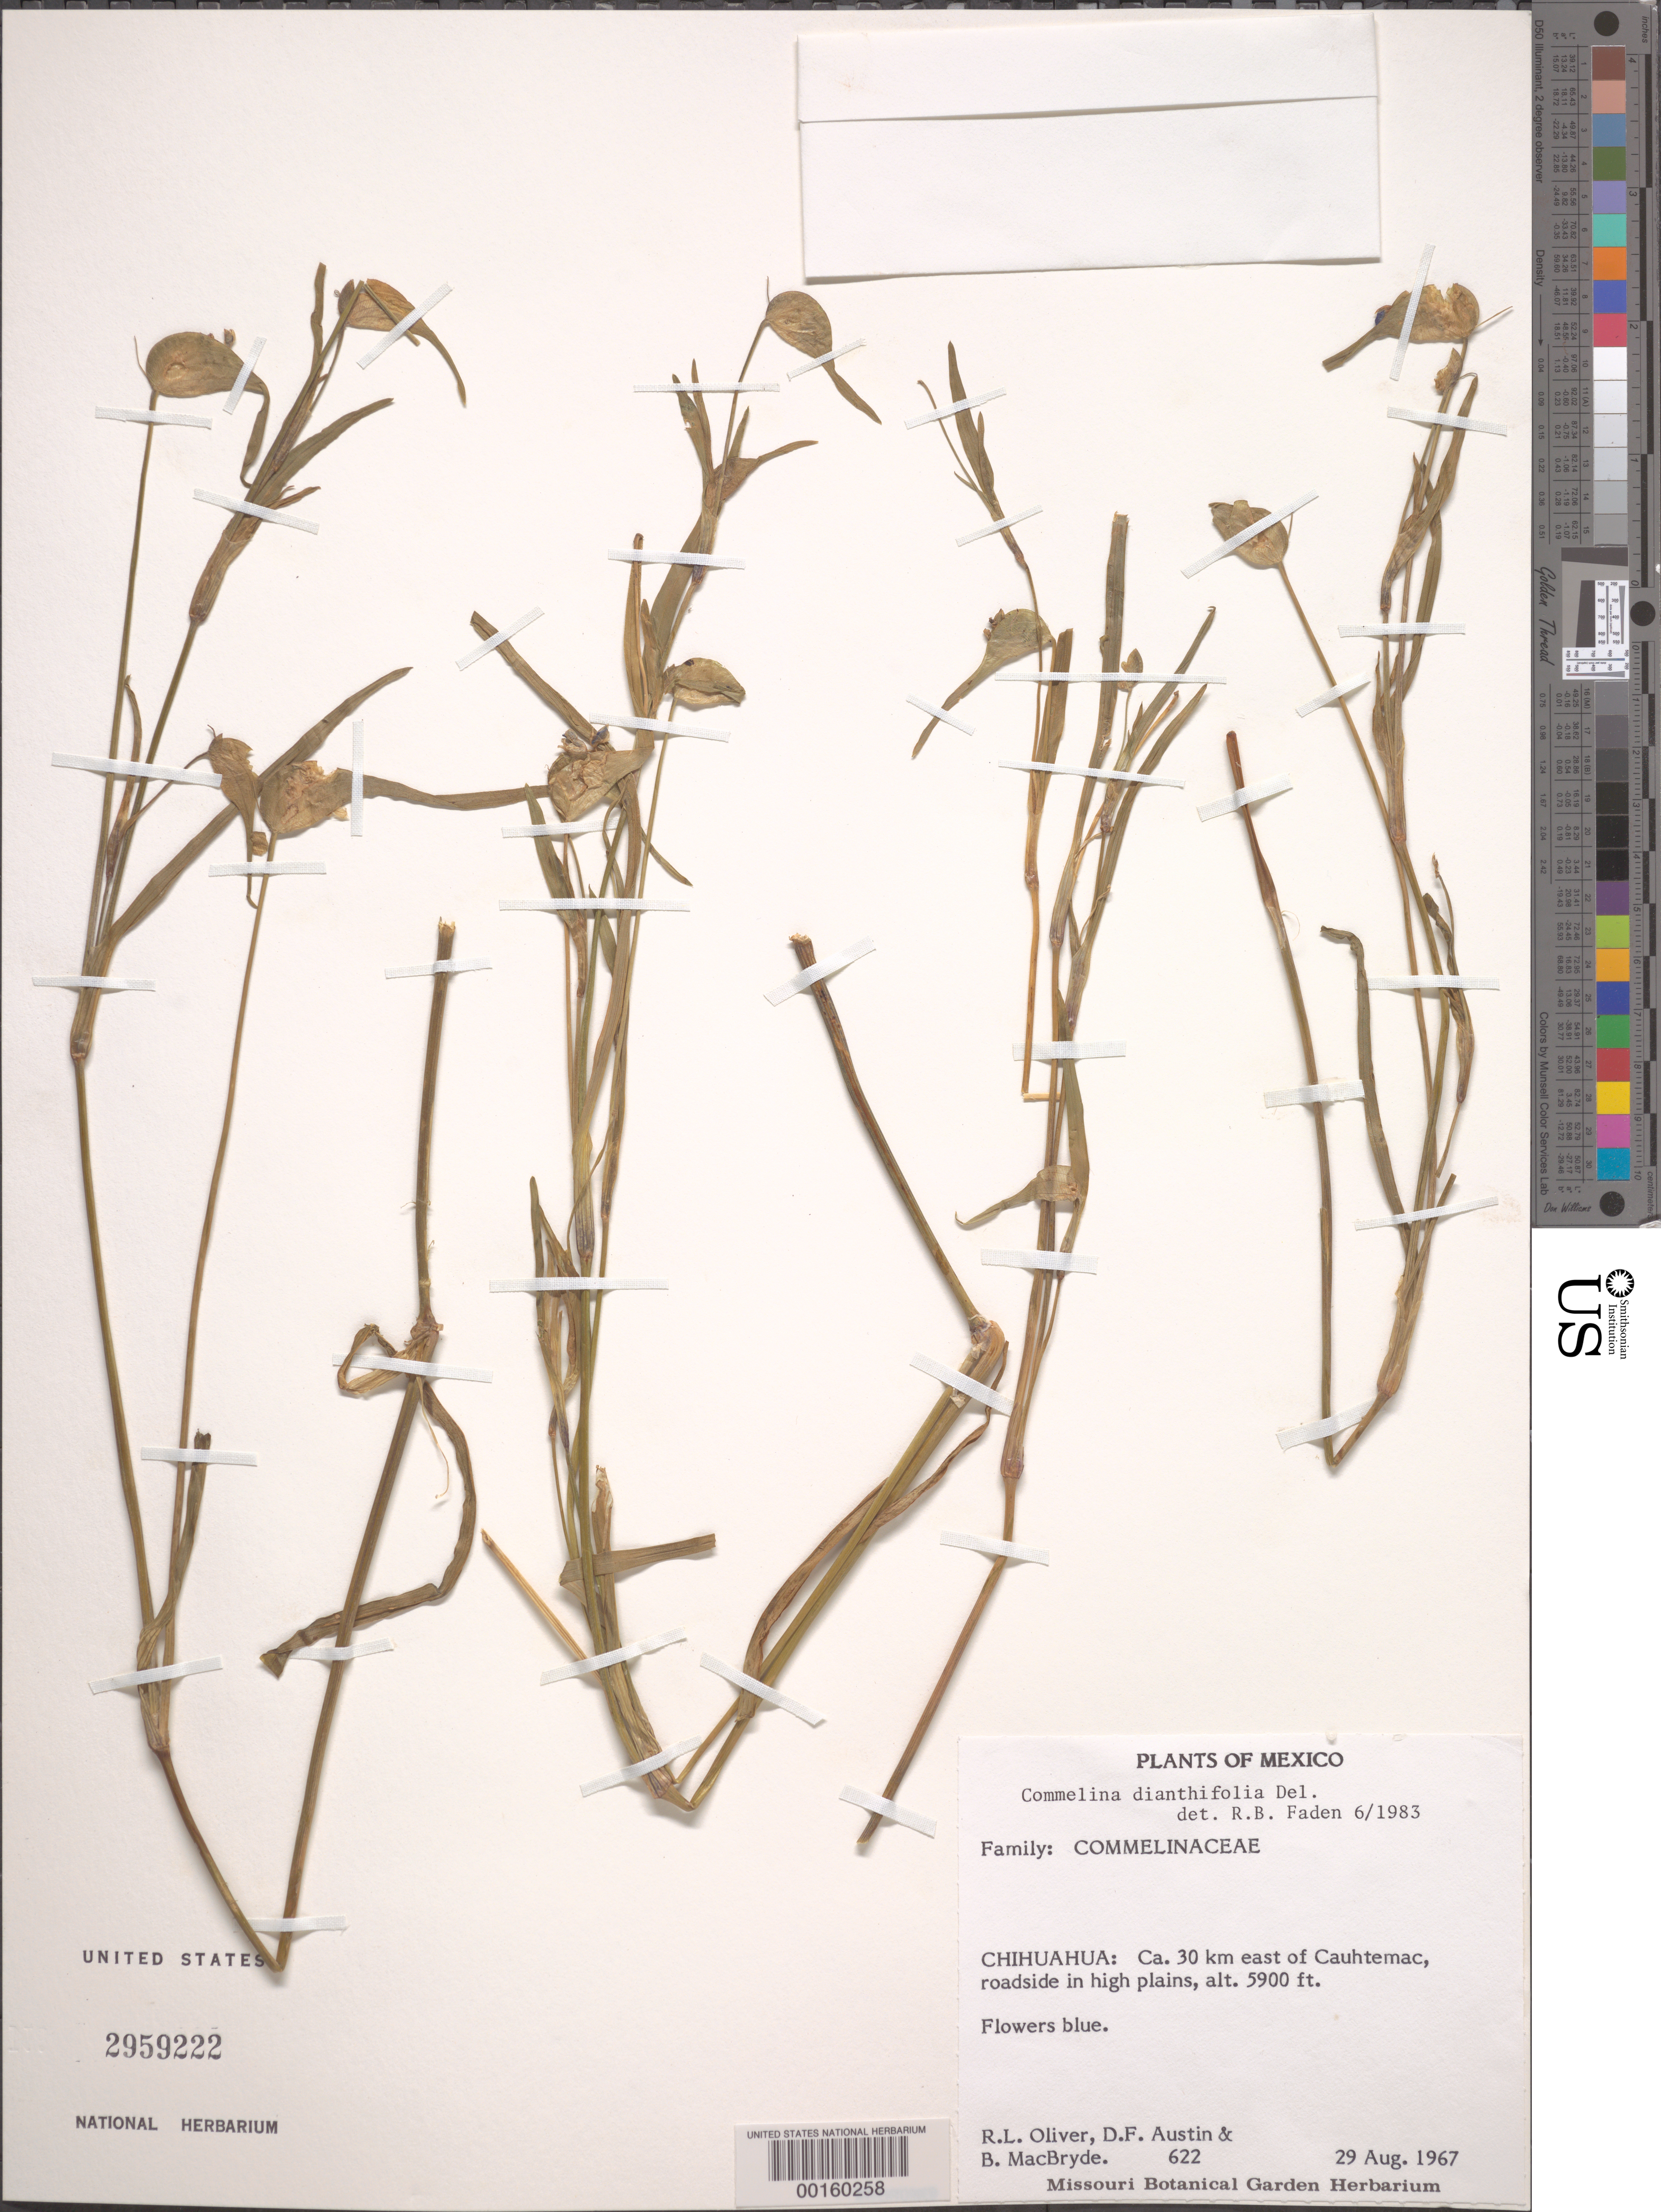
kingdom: Plantae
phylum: Tracheophyta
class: Liliopsida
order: Commelinales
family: Commelinaceae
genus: Commelina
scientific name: Commelina dianthifolia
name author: Redouté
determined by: Faden, Robert B., (US), Smithsonian Institution - National Museum of Natural History (UNITED STATES)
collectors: R. L. Oliver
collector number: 622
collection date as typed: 29 Aug 1967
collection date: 1967-08-29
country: Mexico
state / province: Chihuahua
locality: E of Cauhtemac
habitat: Roadside, in high plains.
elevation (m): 1800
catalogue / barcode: US 2959222